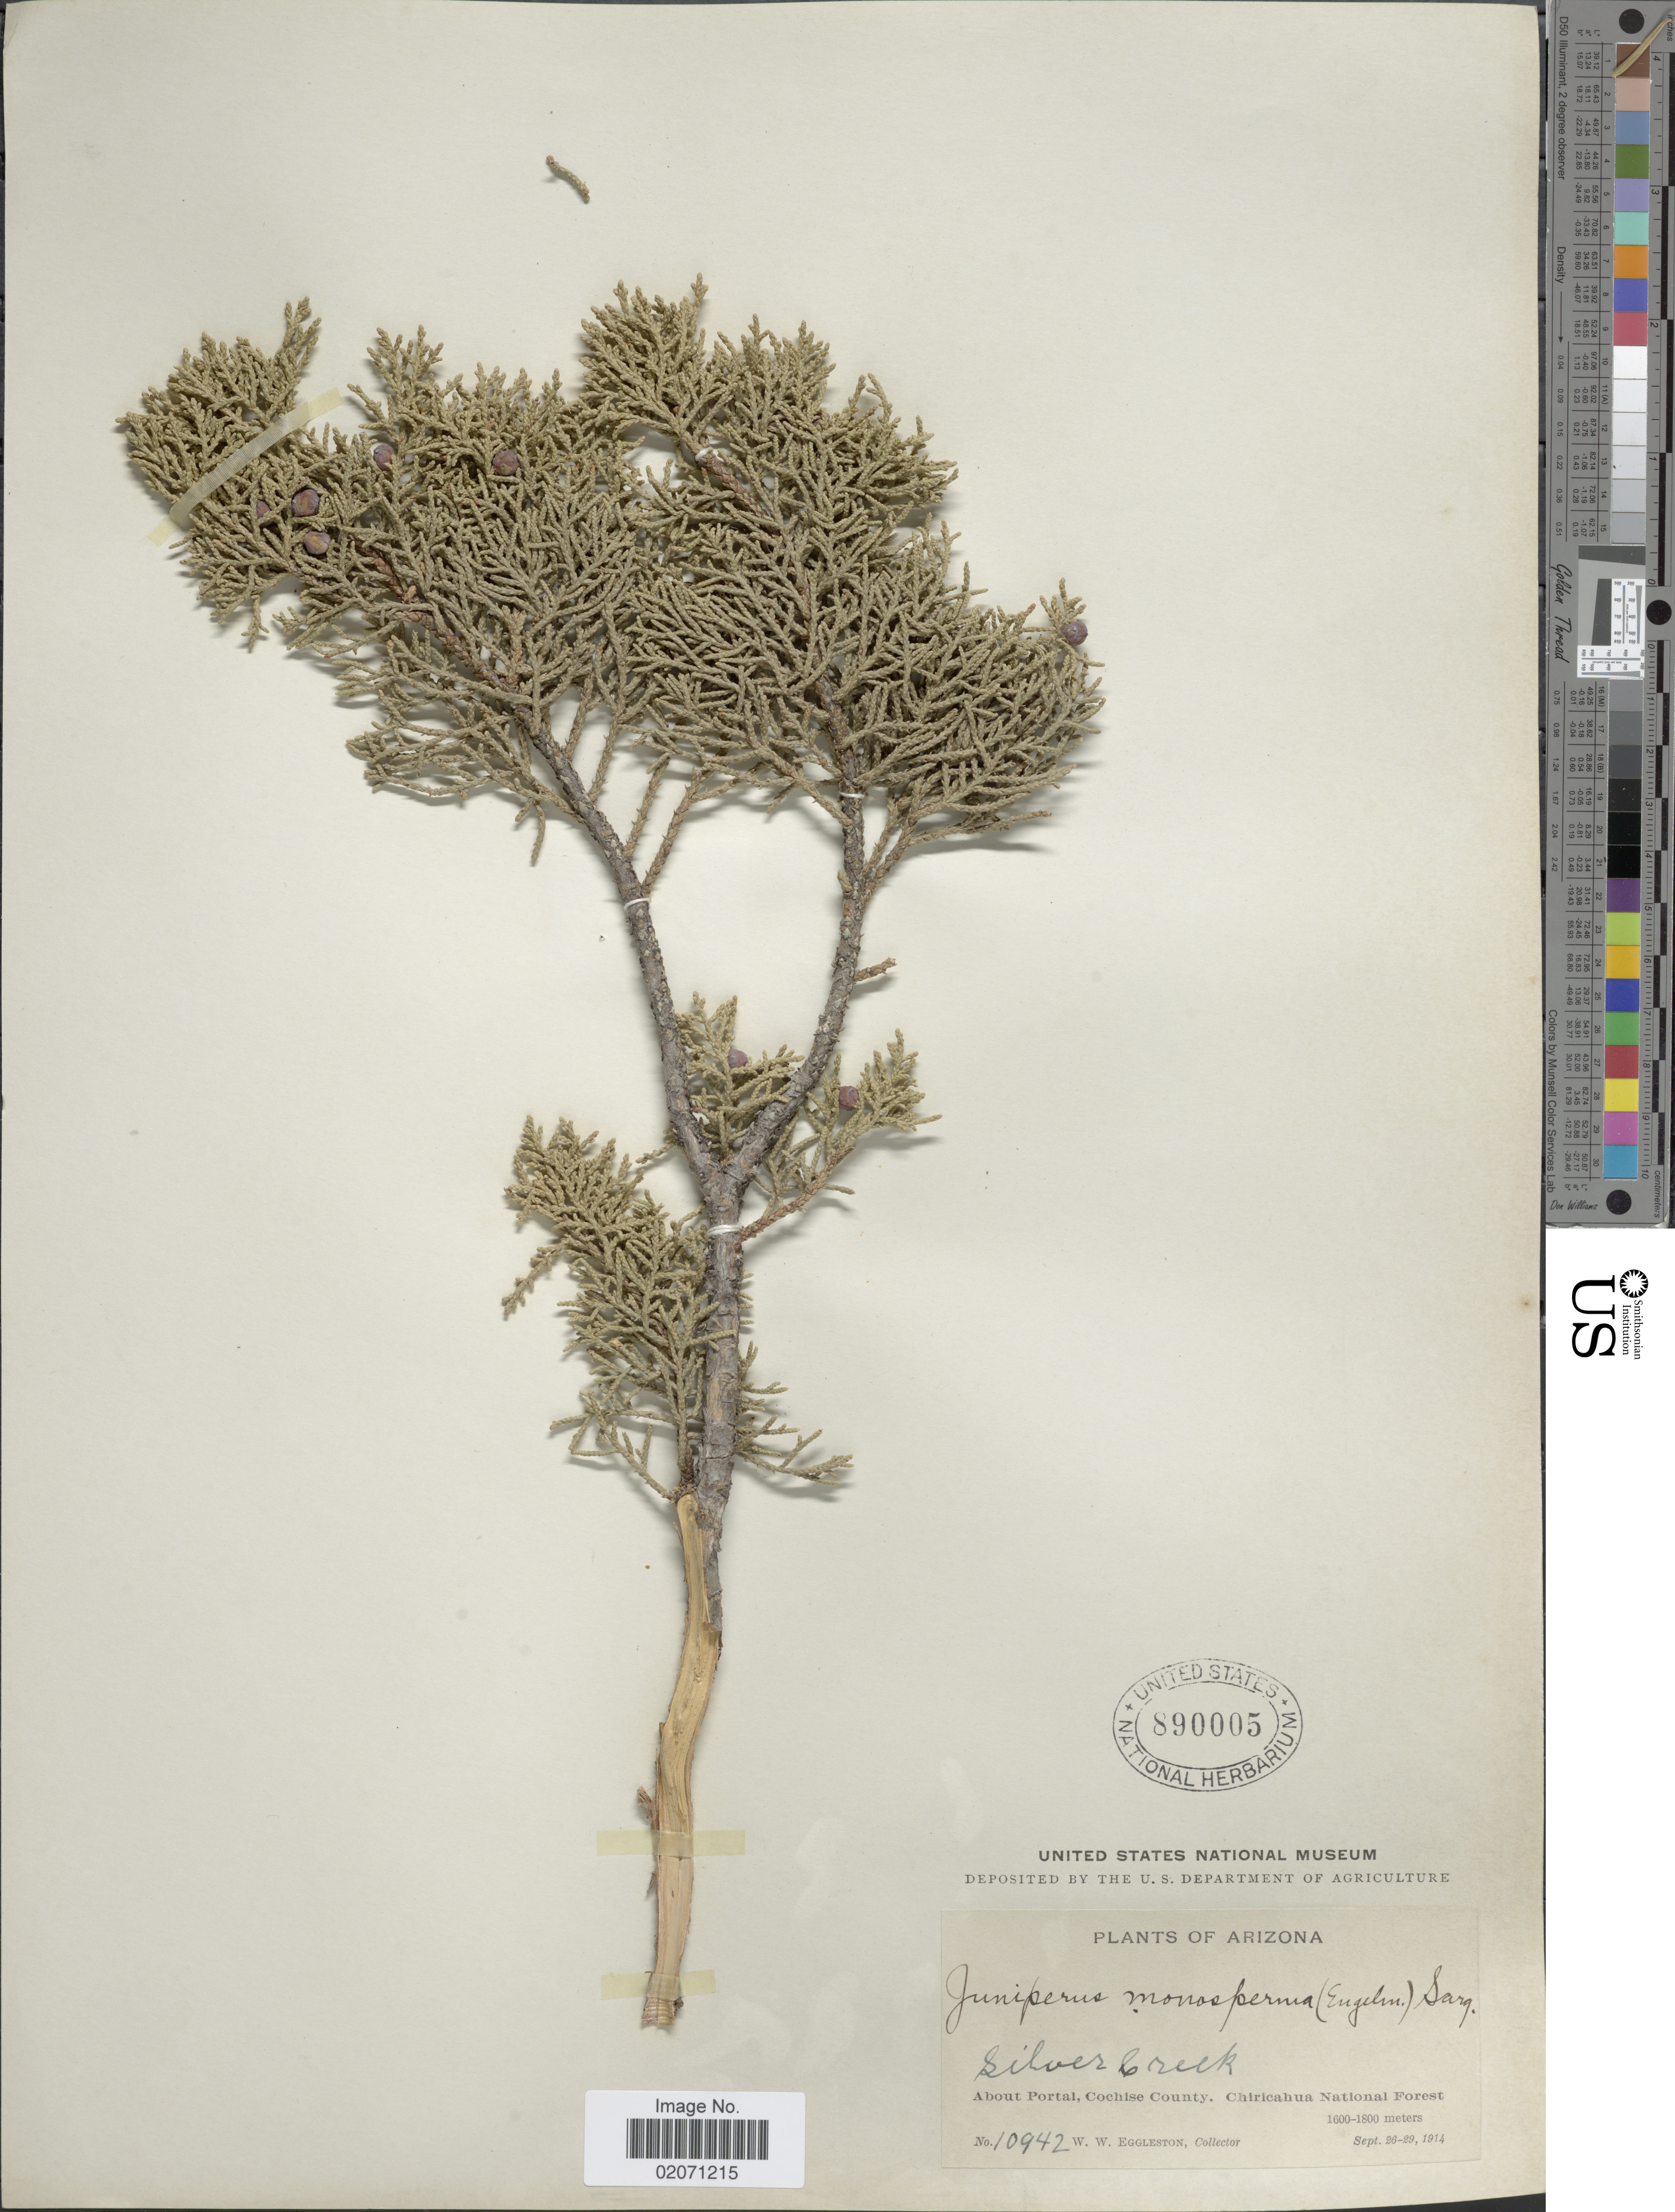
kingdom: Plantae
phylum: Tracheophyta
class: Pinopsida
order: Pinales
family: Cupressaceae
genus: Juniperus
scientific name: Juniperus monosperma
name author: (Engelm.) Sarg.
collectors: W. W. Eggleston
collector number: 10942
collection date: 1914-09-26/1914-09-29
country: United States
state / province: Arizona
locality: Silver Creek, About Portal, Cochise County, Chiricahua National Forest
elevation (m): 1600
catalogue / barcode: US 890005